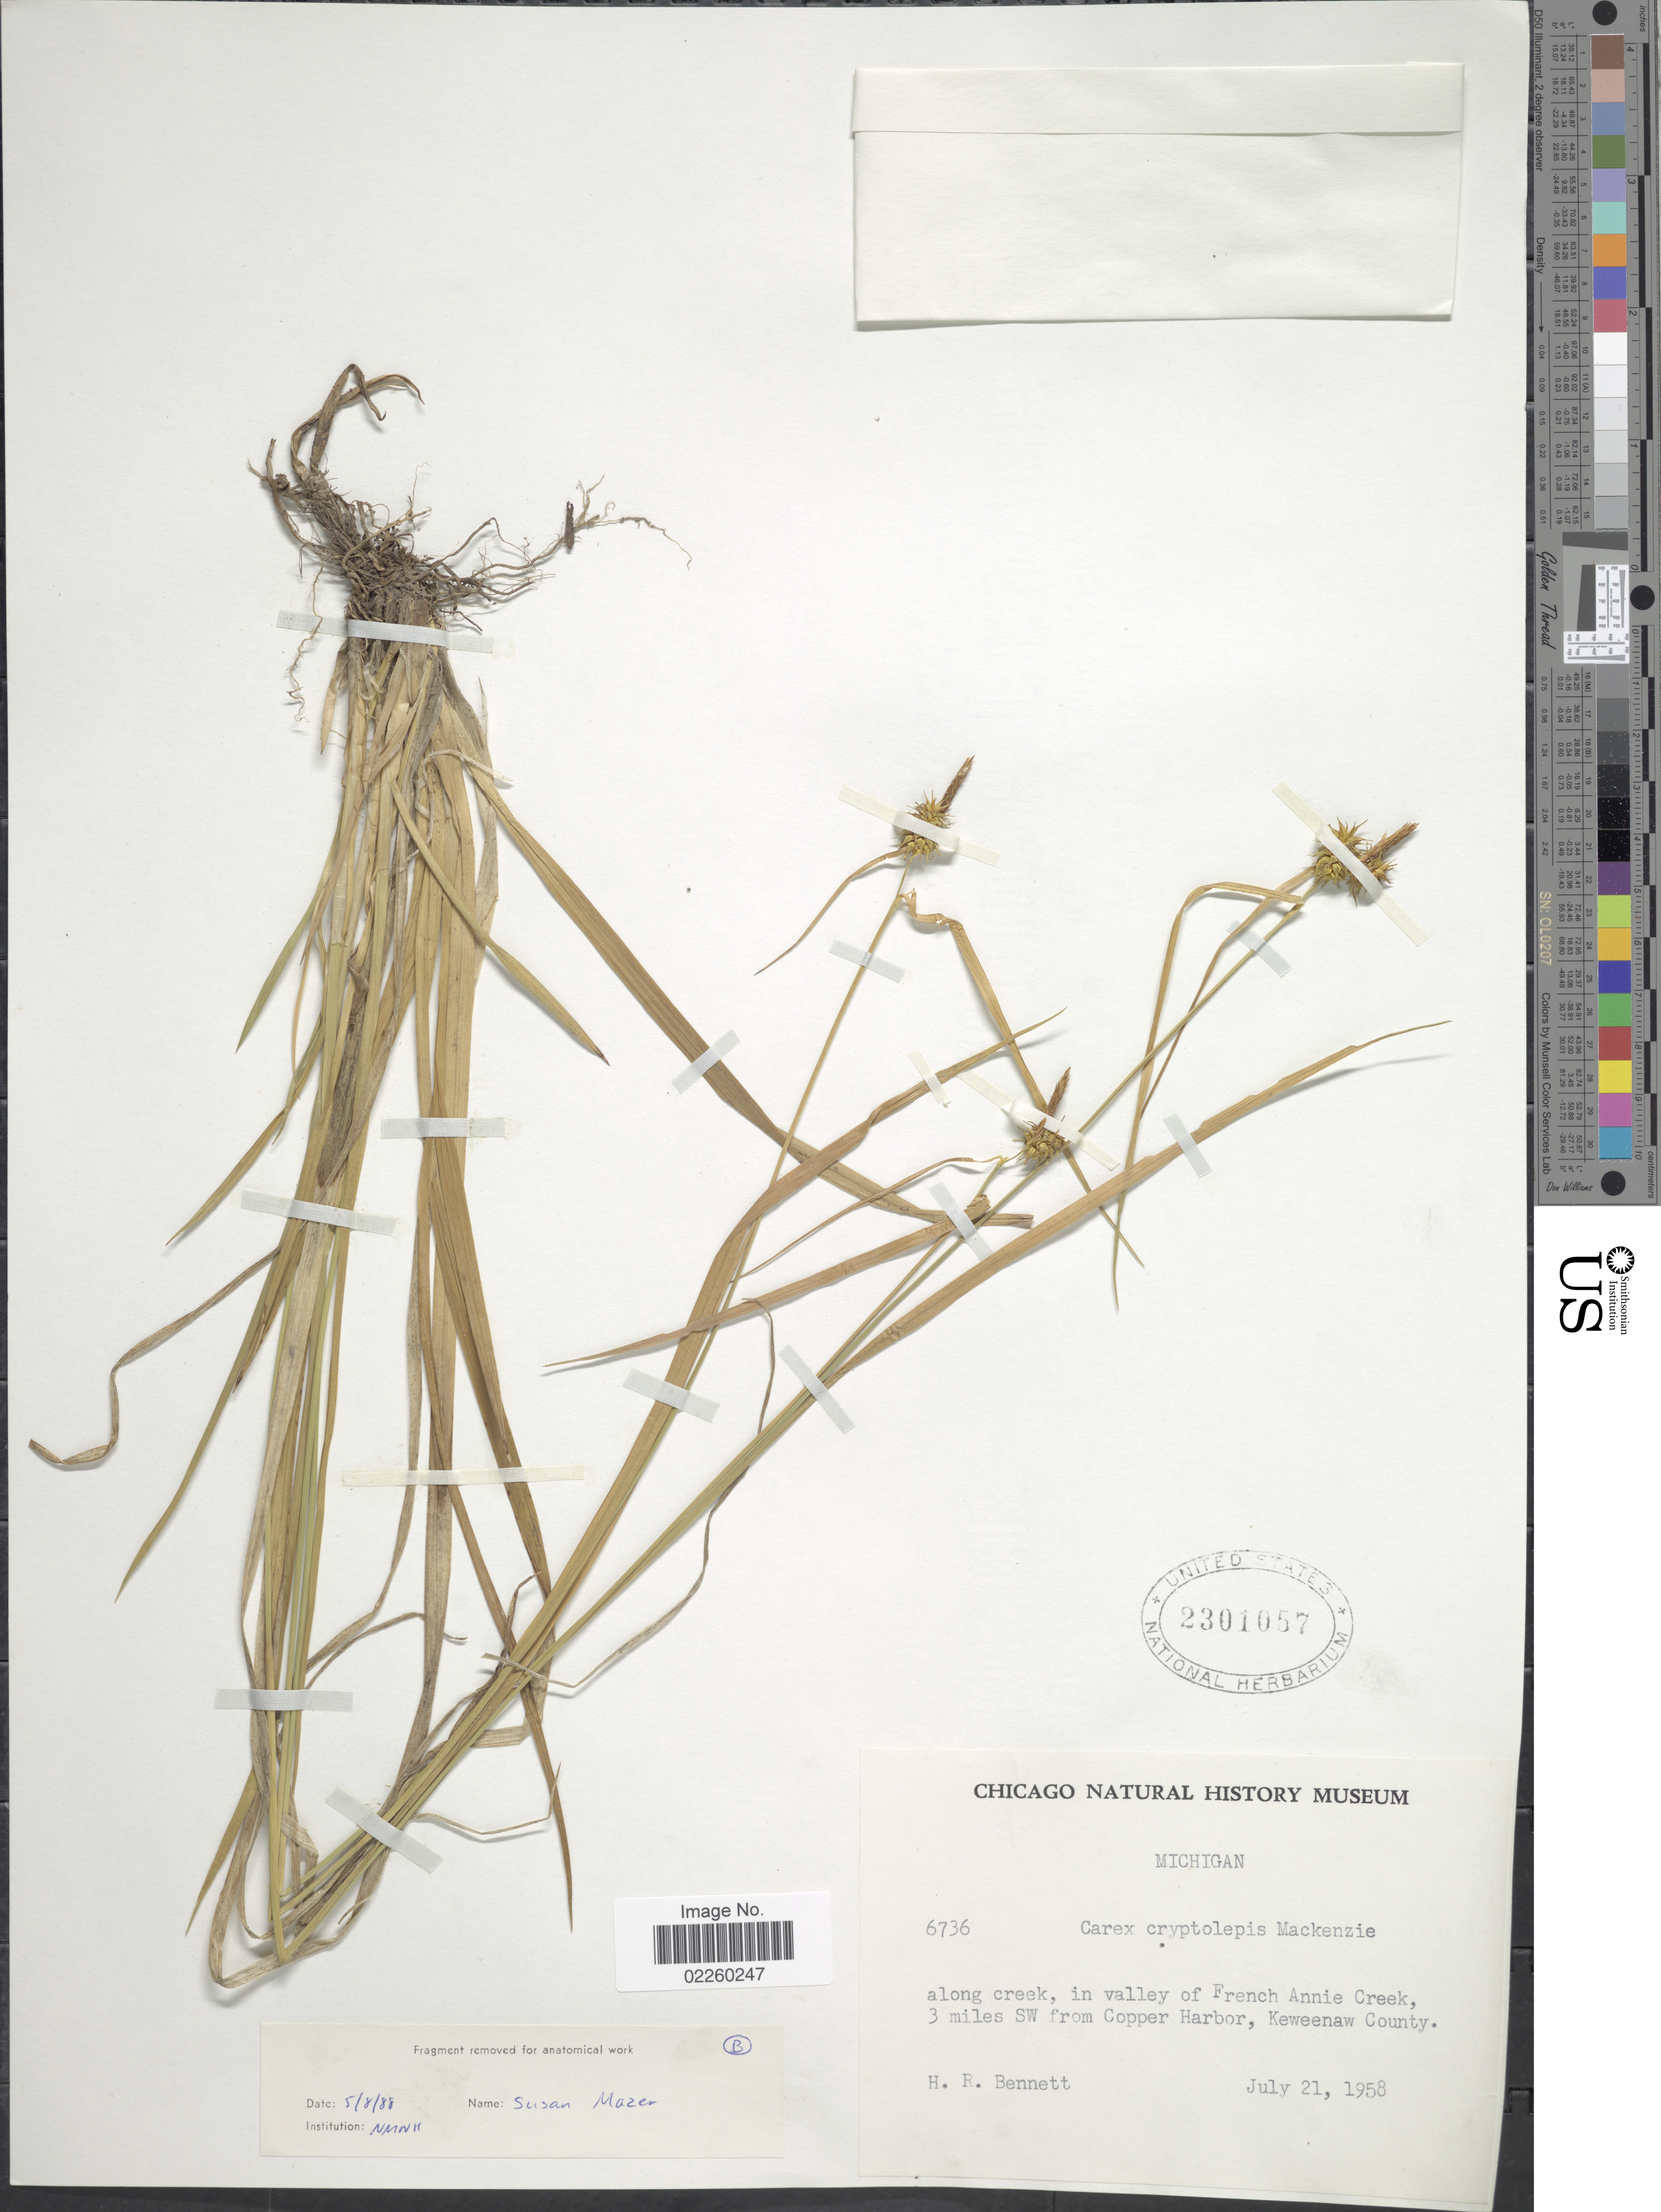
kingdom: Plantae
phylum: Tracheophyta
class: Liliopsida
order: Poales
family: Cyperaceae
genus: Carex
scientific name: Carex cryptolepis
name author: Mack.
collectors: H. R. Bennett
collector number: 6736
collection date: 1958-07-21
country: United States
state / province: Michigan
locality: Along creek, in valley of French Annie Creek, 3 miles SW from Copper Harbor, Keweenaw County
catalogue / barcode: US 2301057